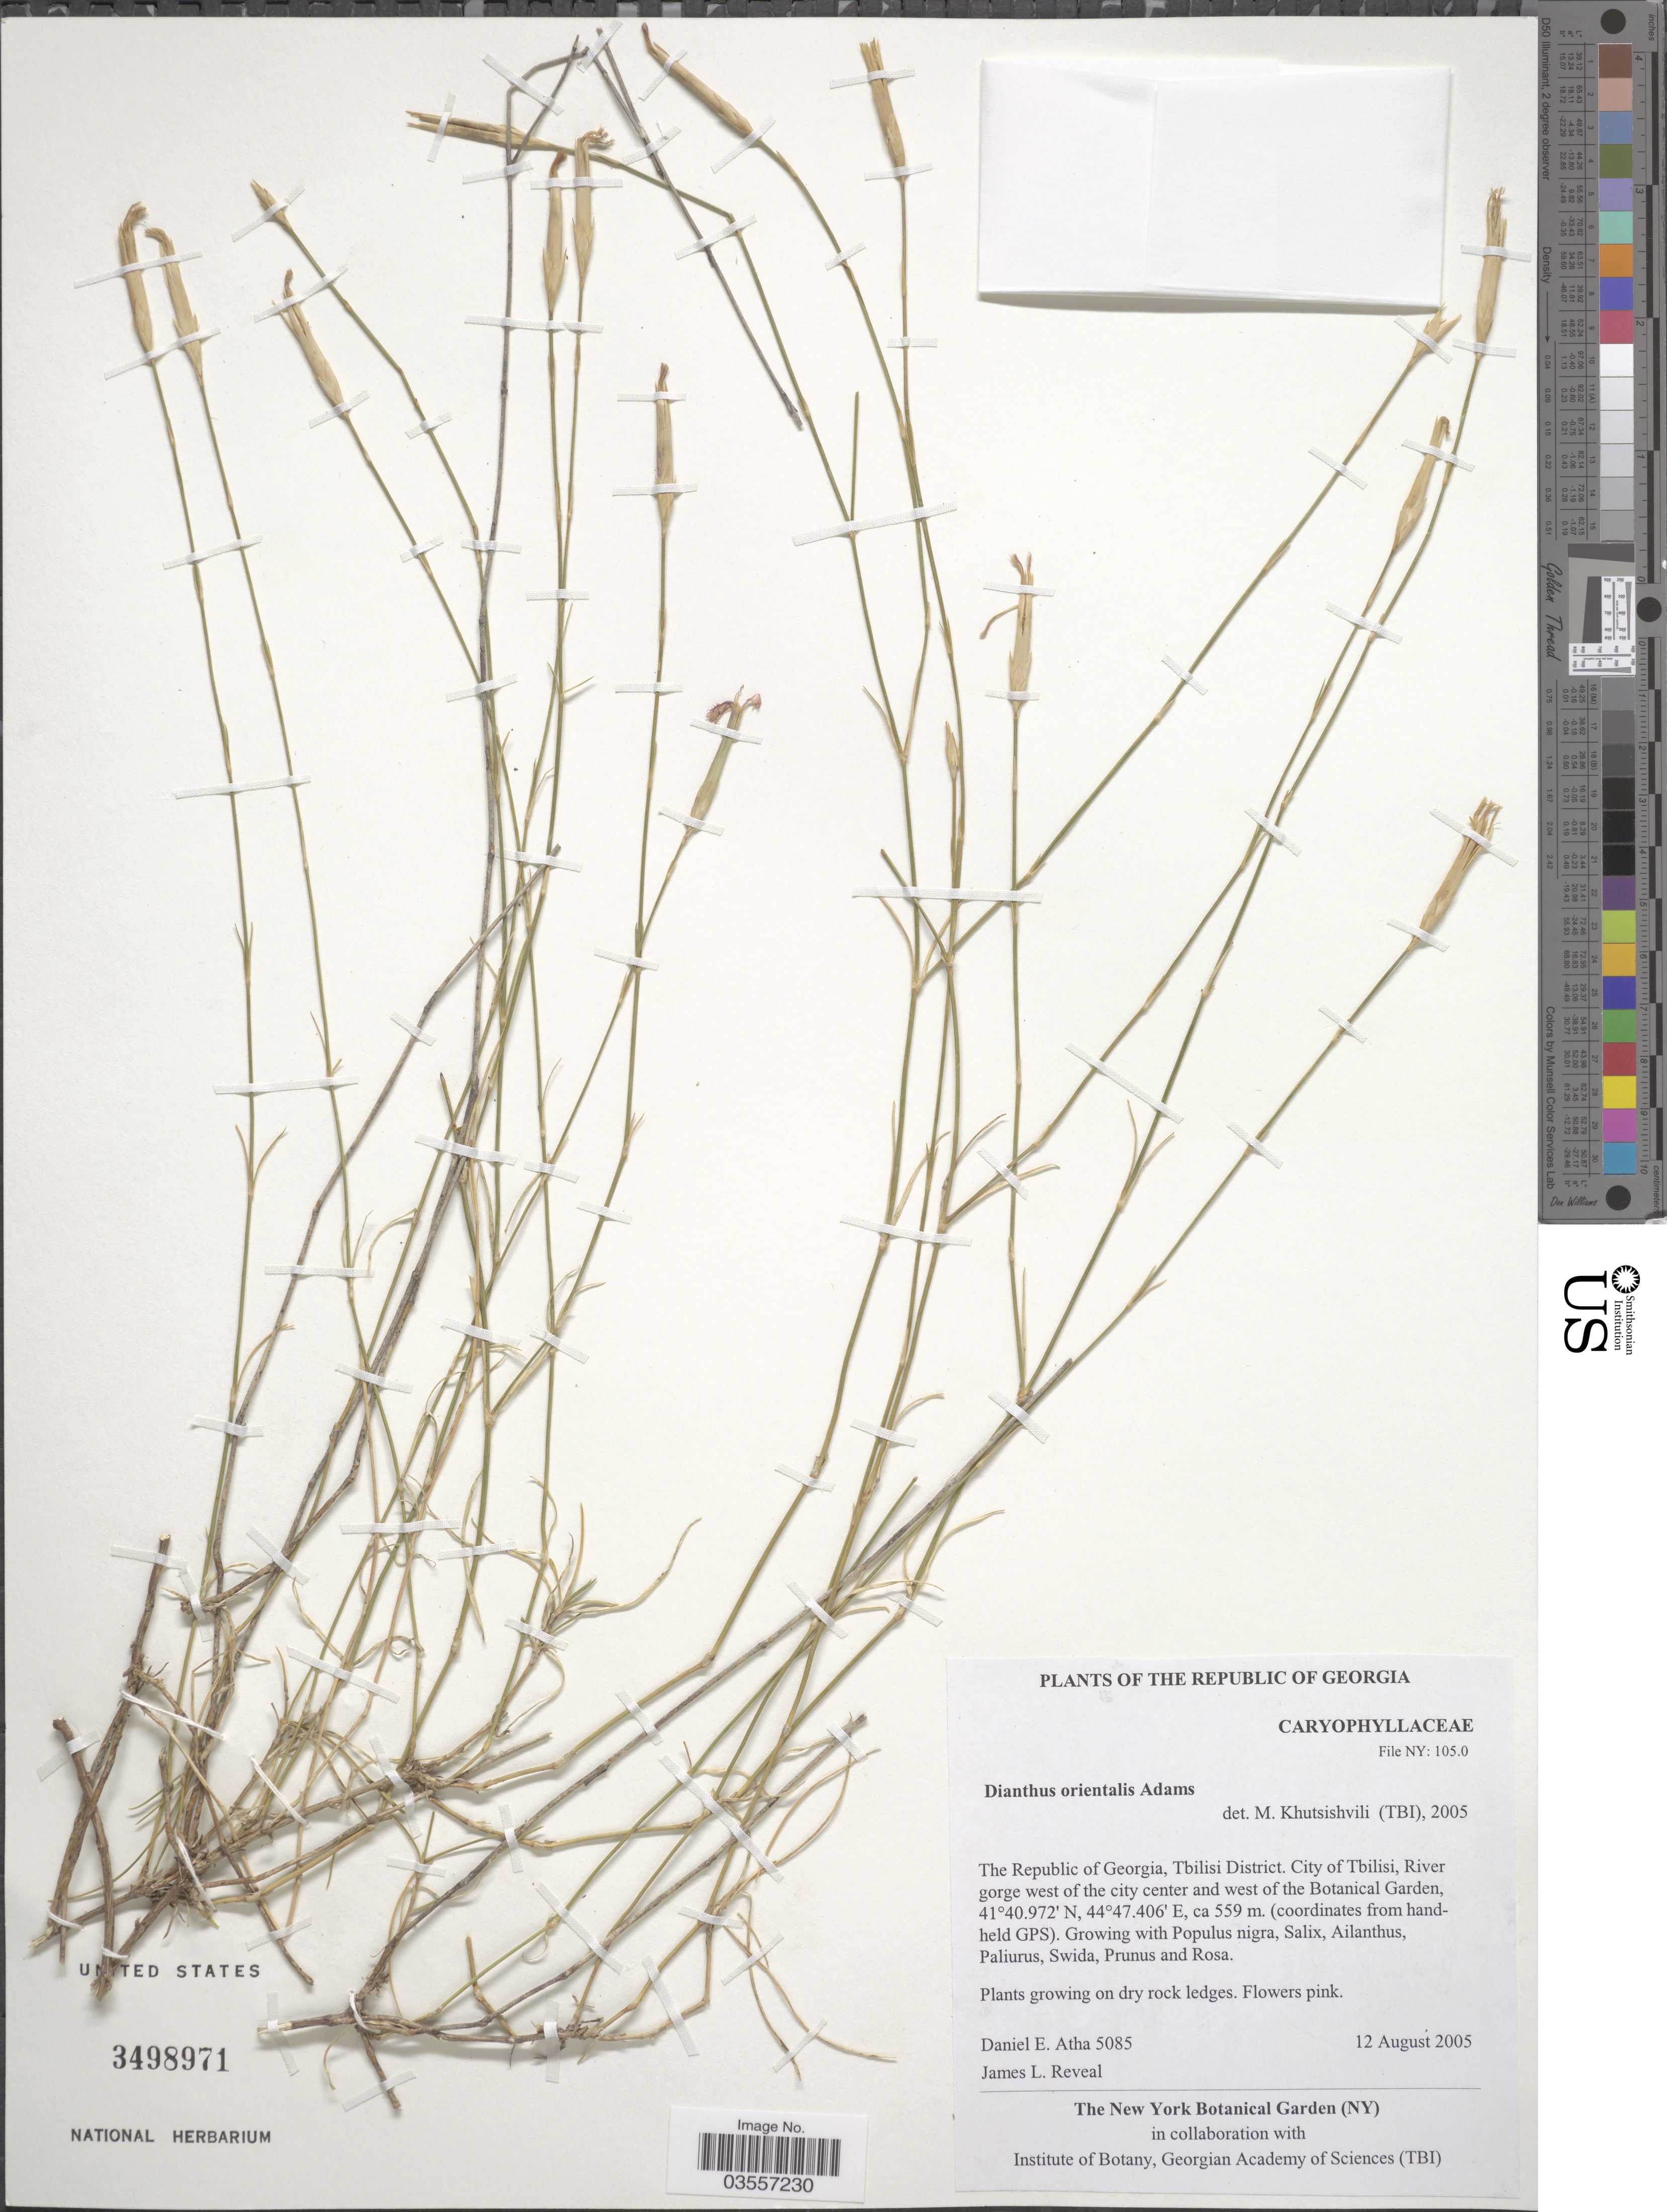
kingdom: Plantae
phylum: Tracheophyta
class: Magnoliopsida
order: Caryophyllales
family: Caryophyllaceae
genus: Dianthus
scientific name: Dianthus orientalis subsp. orientalis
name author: Adams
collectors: D. Atha & J. L. Reveal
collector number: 5085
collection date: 2005-08-12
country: Georgia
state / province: Tbilisi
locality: City of Tbilisi, River gorge west of the city center and west of the Botanical Garden.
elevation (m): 559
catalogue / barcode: US 3498971